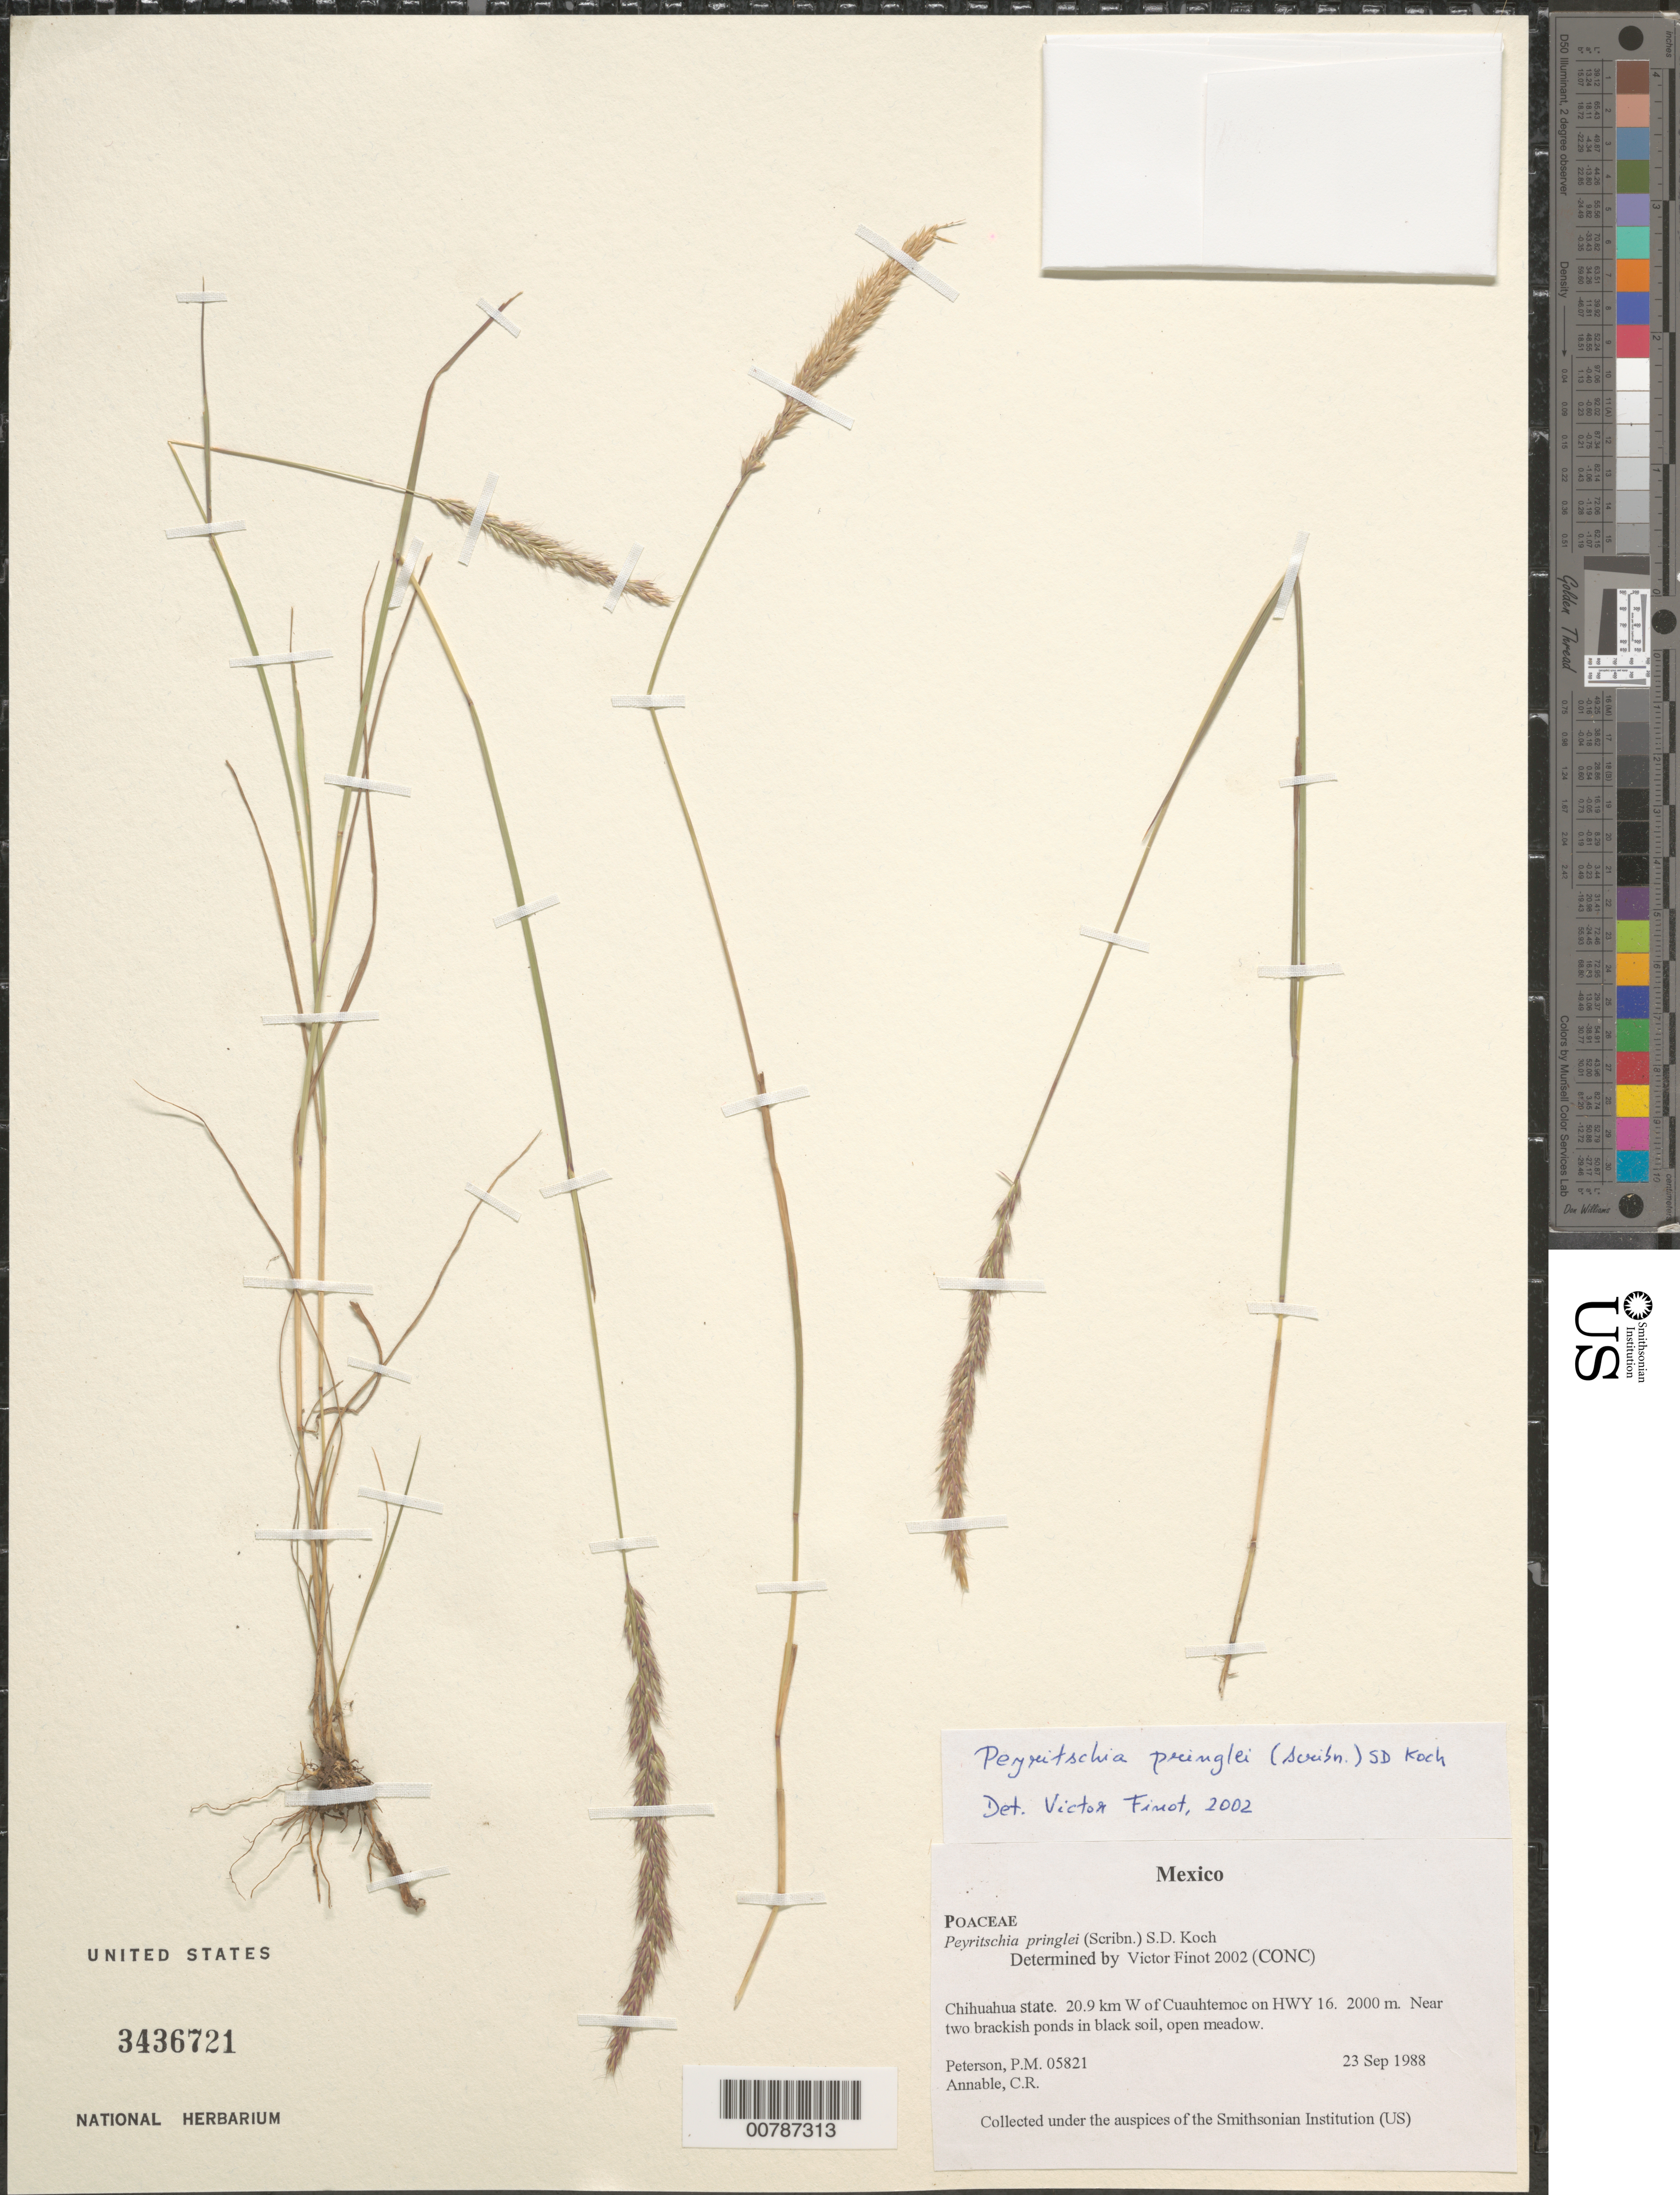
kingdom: Plantae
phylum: Tracheophyta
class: Liliopsida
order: Poales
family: Poaceae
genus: Peyritschia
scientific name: Peyritschia pringlei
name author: (Scribn.) S.D. Koch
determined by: Finot, V. L.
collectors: P. M. Peterson & C. R. Annable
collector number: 05821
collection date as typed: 23 Sep 1988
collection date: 1988-09-23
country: Mexico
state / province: Chihuahua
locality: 20.9 km W of Cuauhtemoc on HWY 16.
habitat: Near two brackish ponds in black soil, open meadow.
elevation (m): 2000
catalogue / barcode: US 3436721